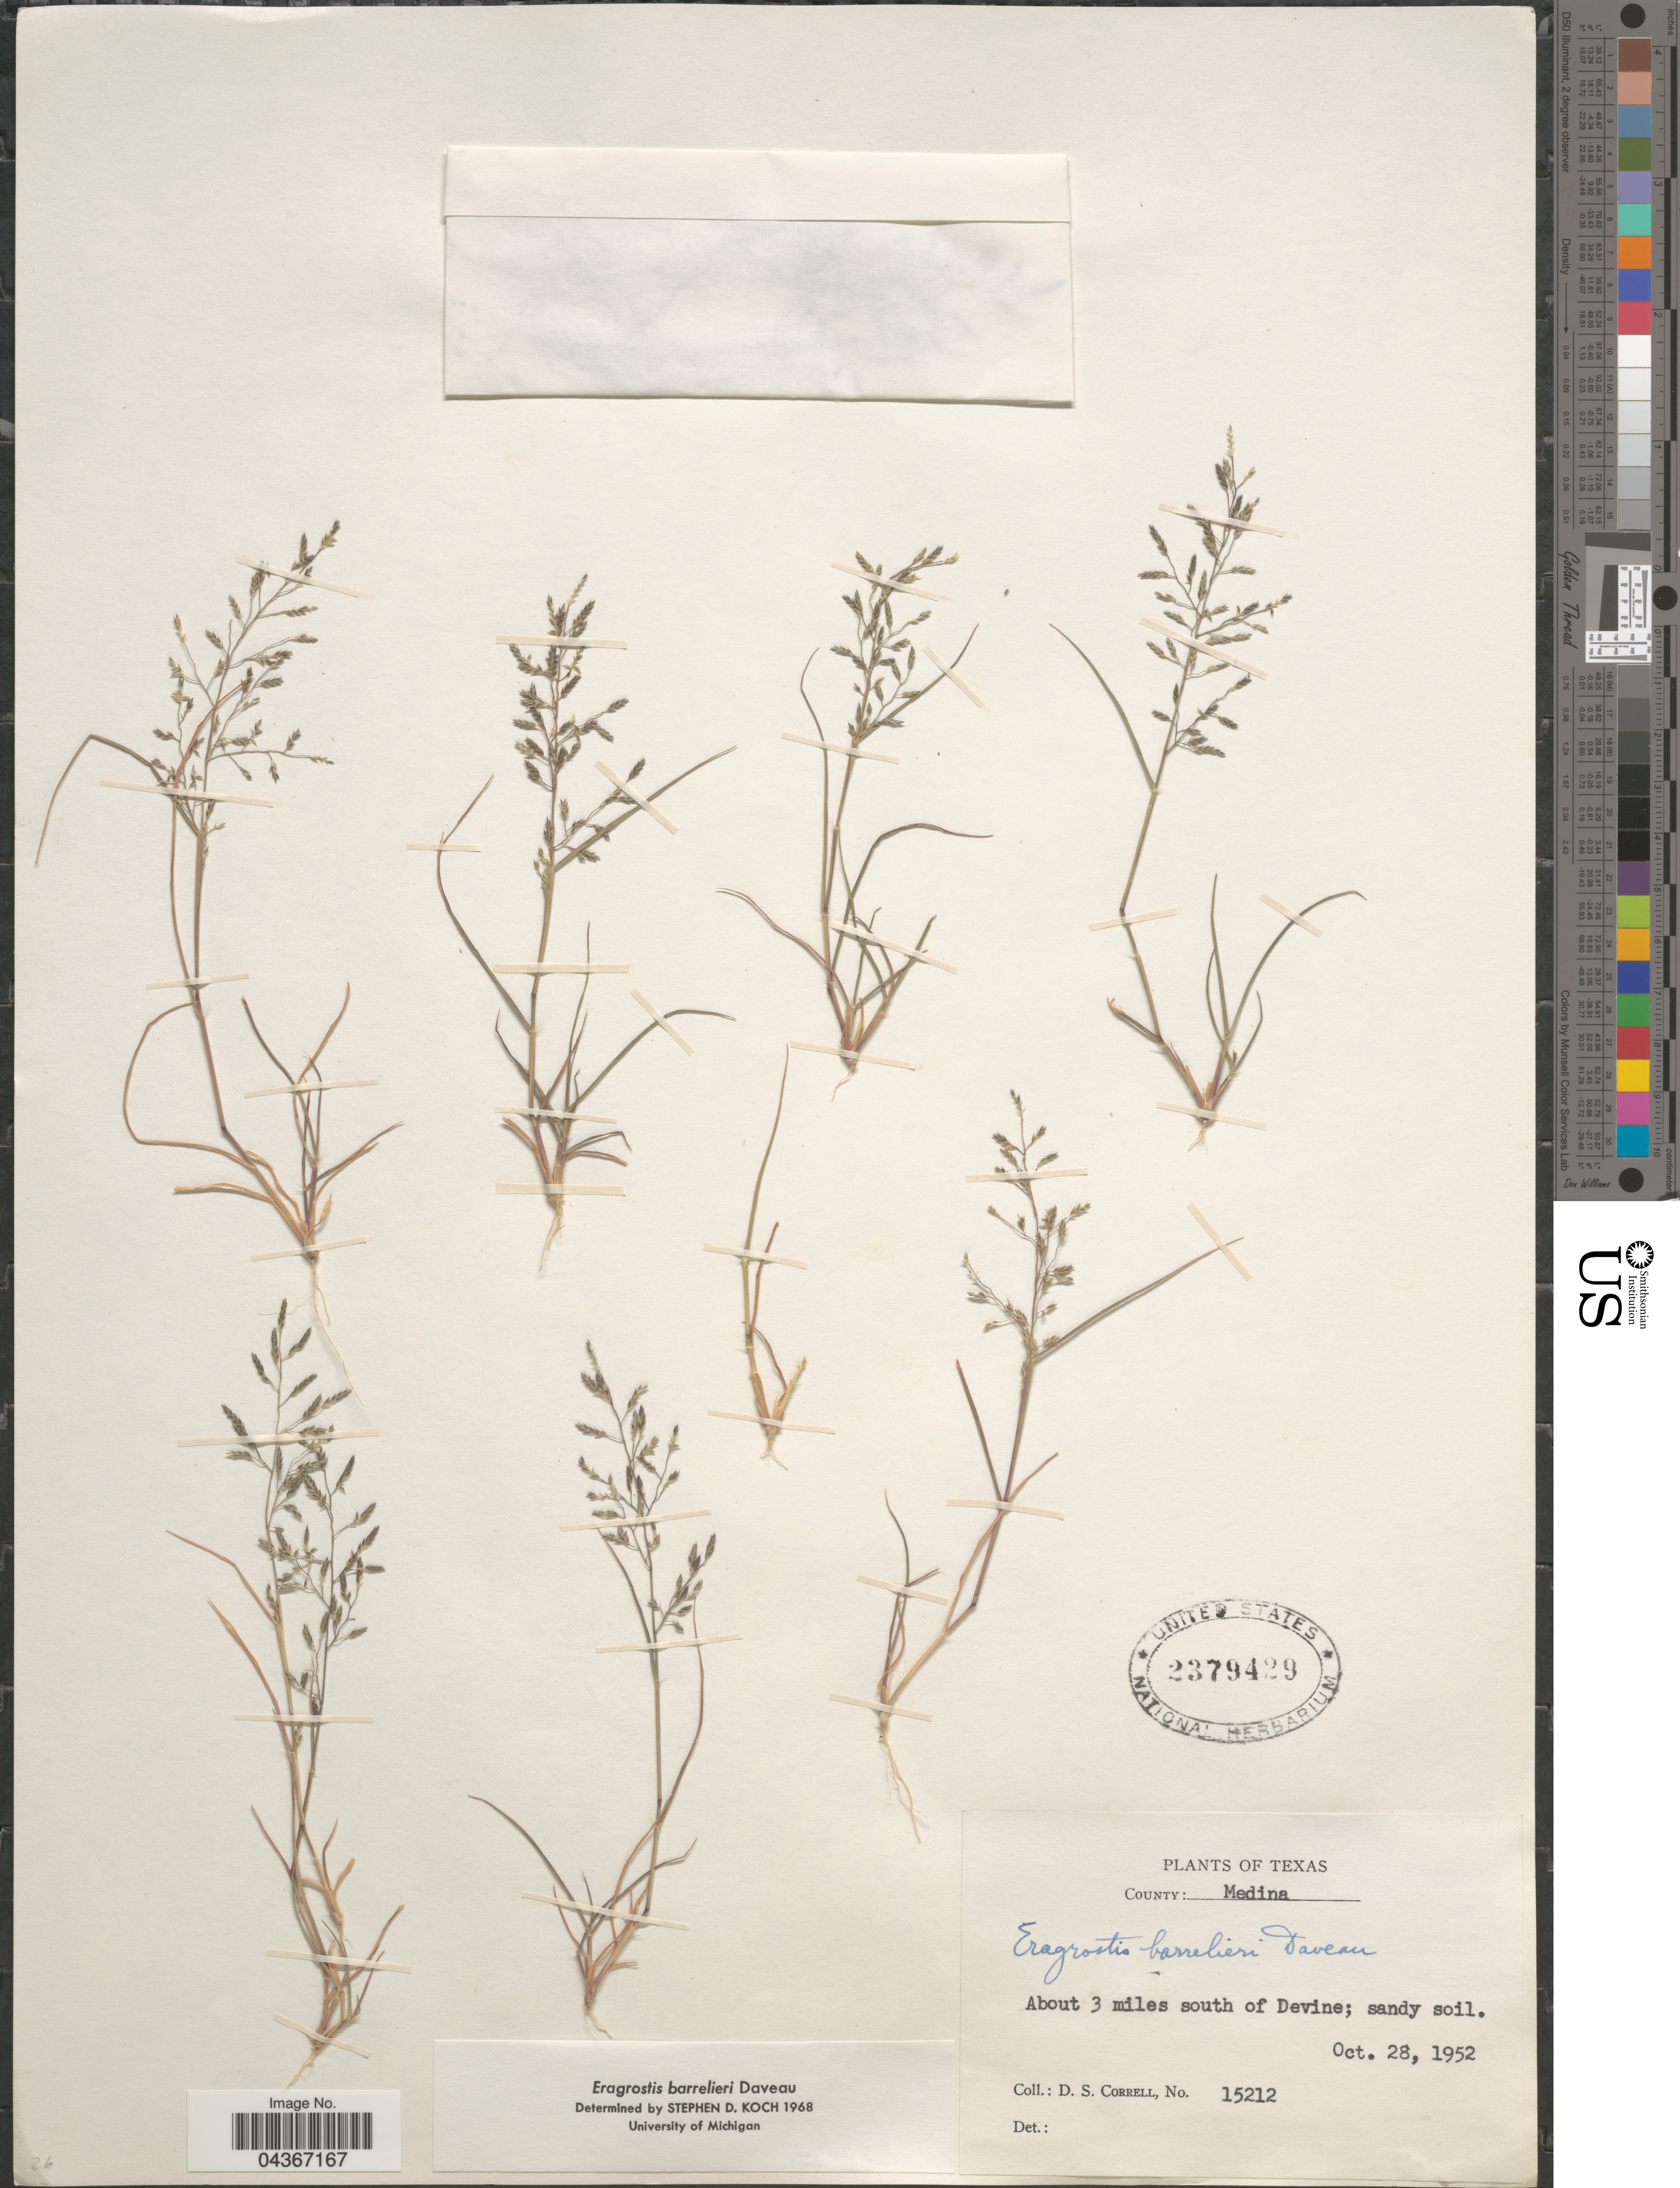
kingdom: Plantae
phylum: Tracheophyta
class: Liliopsida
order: Poales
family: Poaceae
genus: Eragrostis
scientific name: Eragrostis barrelieri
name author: Daveau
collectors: D. S. Correll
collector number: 15212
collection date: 1952-10-28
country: United States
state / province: Texas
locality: County: Medina. About 3 miles south of Devine.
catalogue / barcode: US 2379429